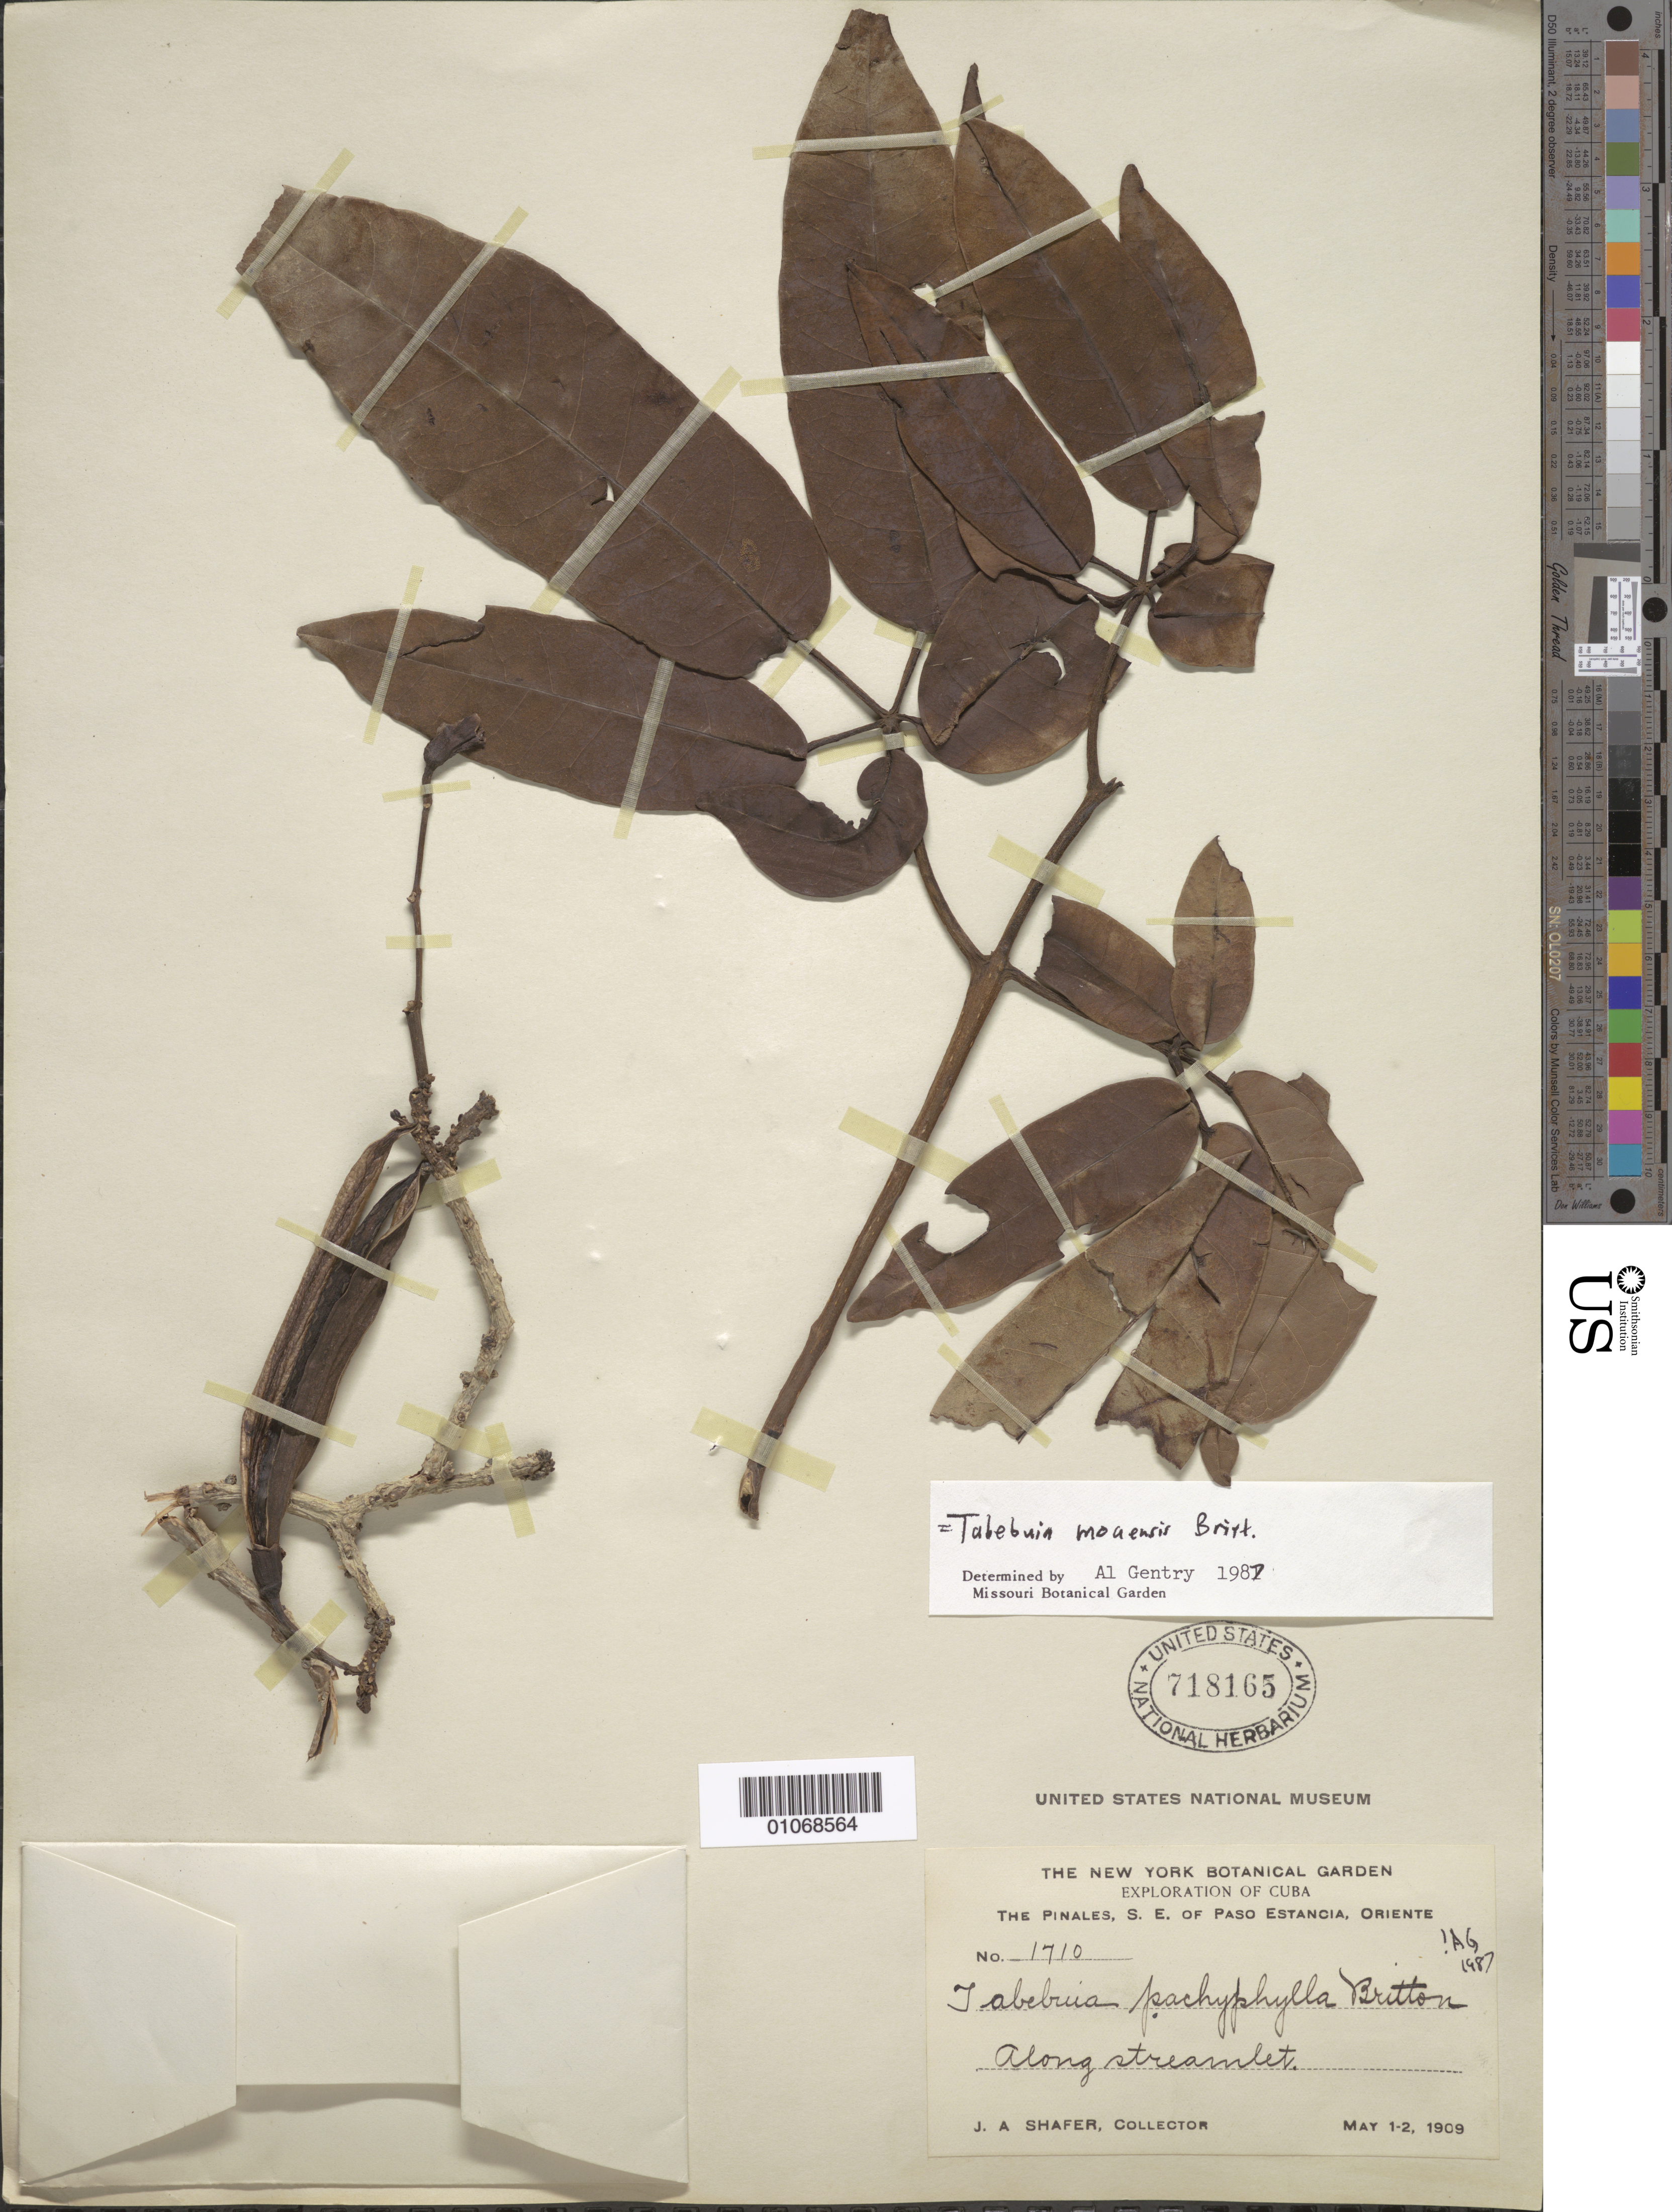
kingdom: Plantae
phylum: Tracheophyta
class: Magnoliopsida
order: Lamiales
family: Bignoniaceae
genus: Tabebuia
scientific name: Tabebuia moaensis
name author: Britton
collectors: J. A. Shafer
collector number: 1710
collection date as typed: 01 May 1909 to 02 May 1909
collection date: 1909-05-01/1909-05-02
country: Cuba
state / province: Granma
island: Cuba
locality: The Pinales, southeast of Paso Estancia, along streamlet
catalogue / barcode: US 718165